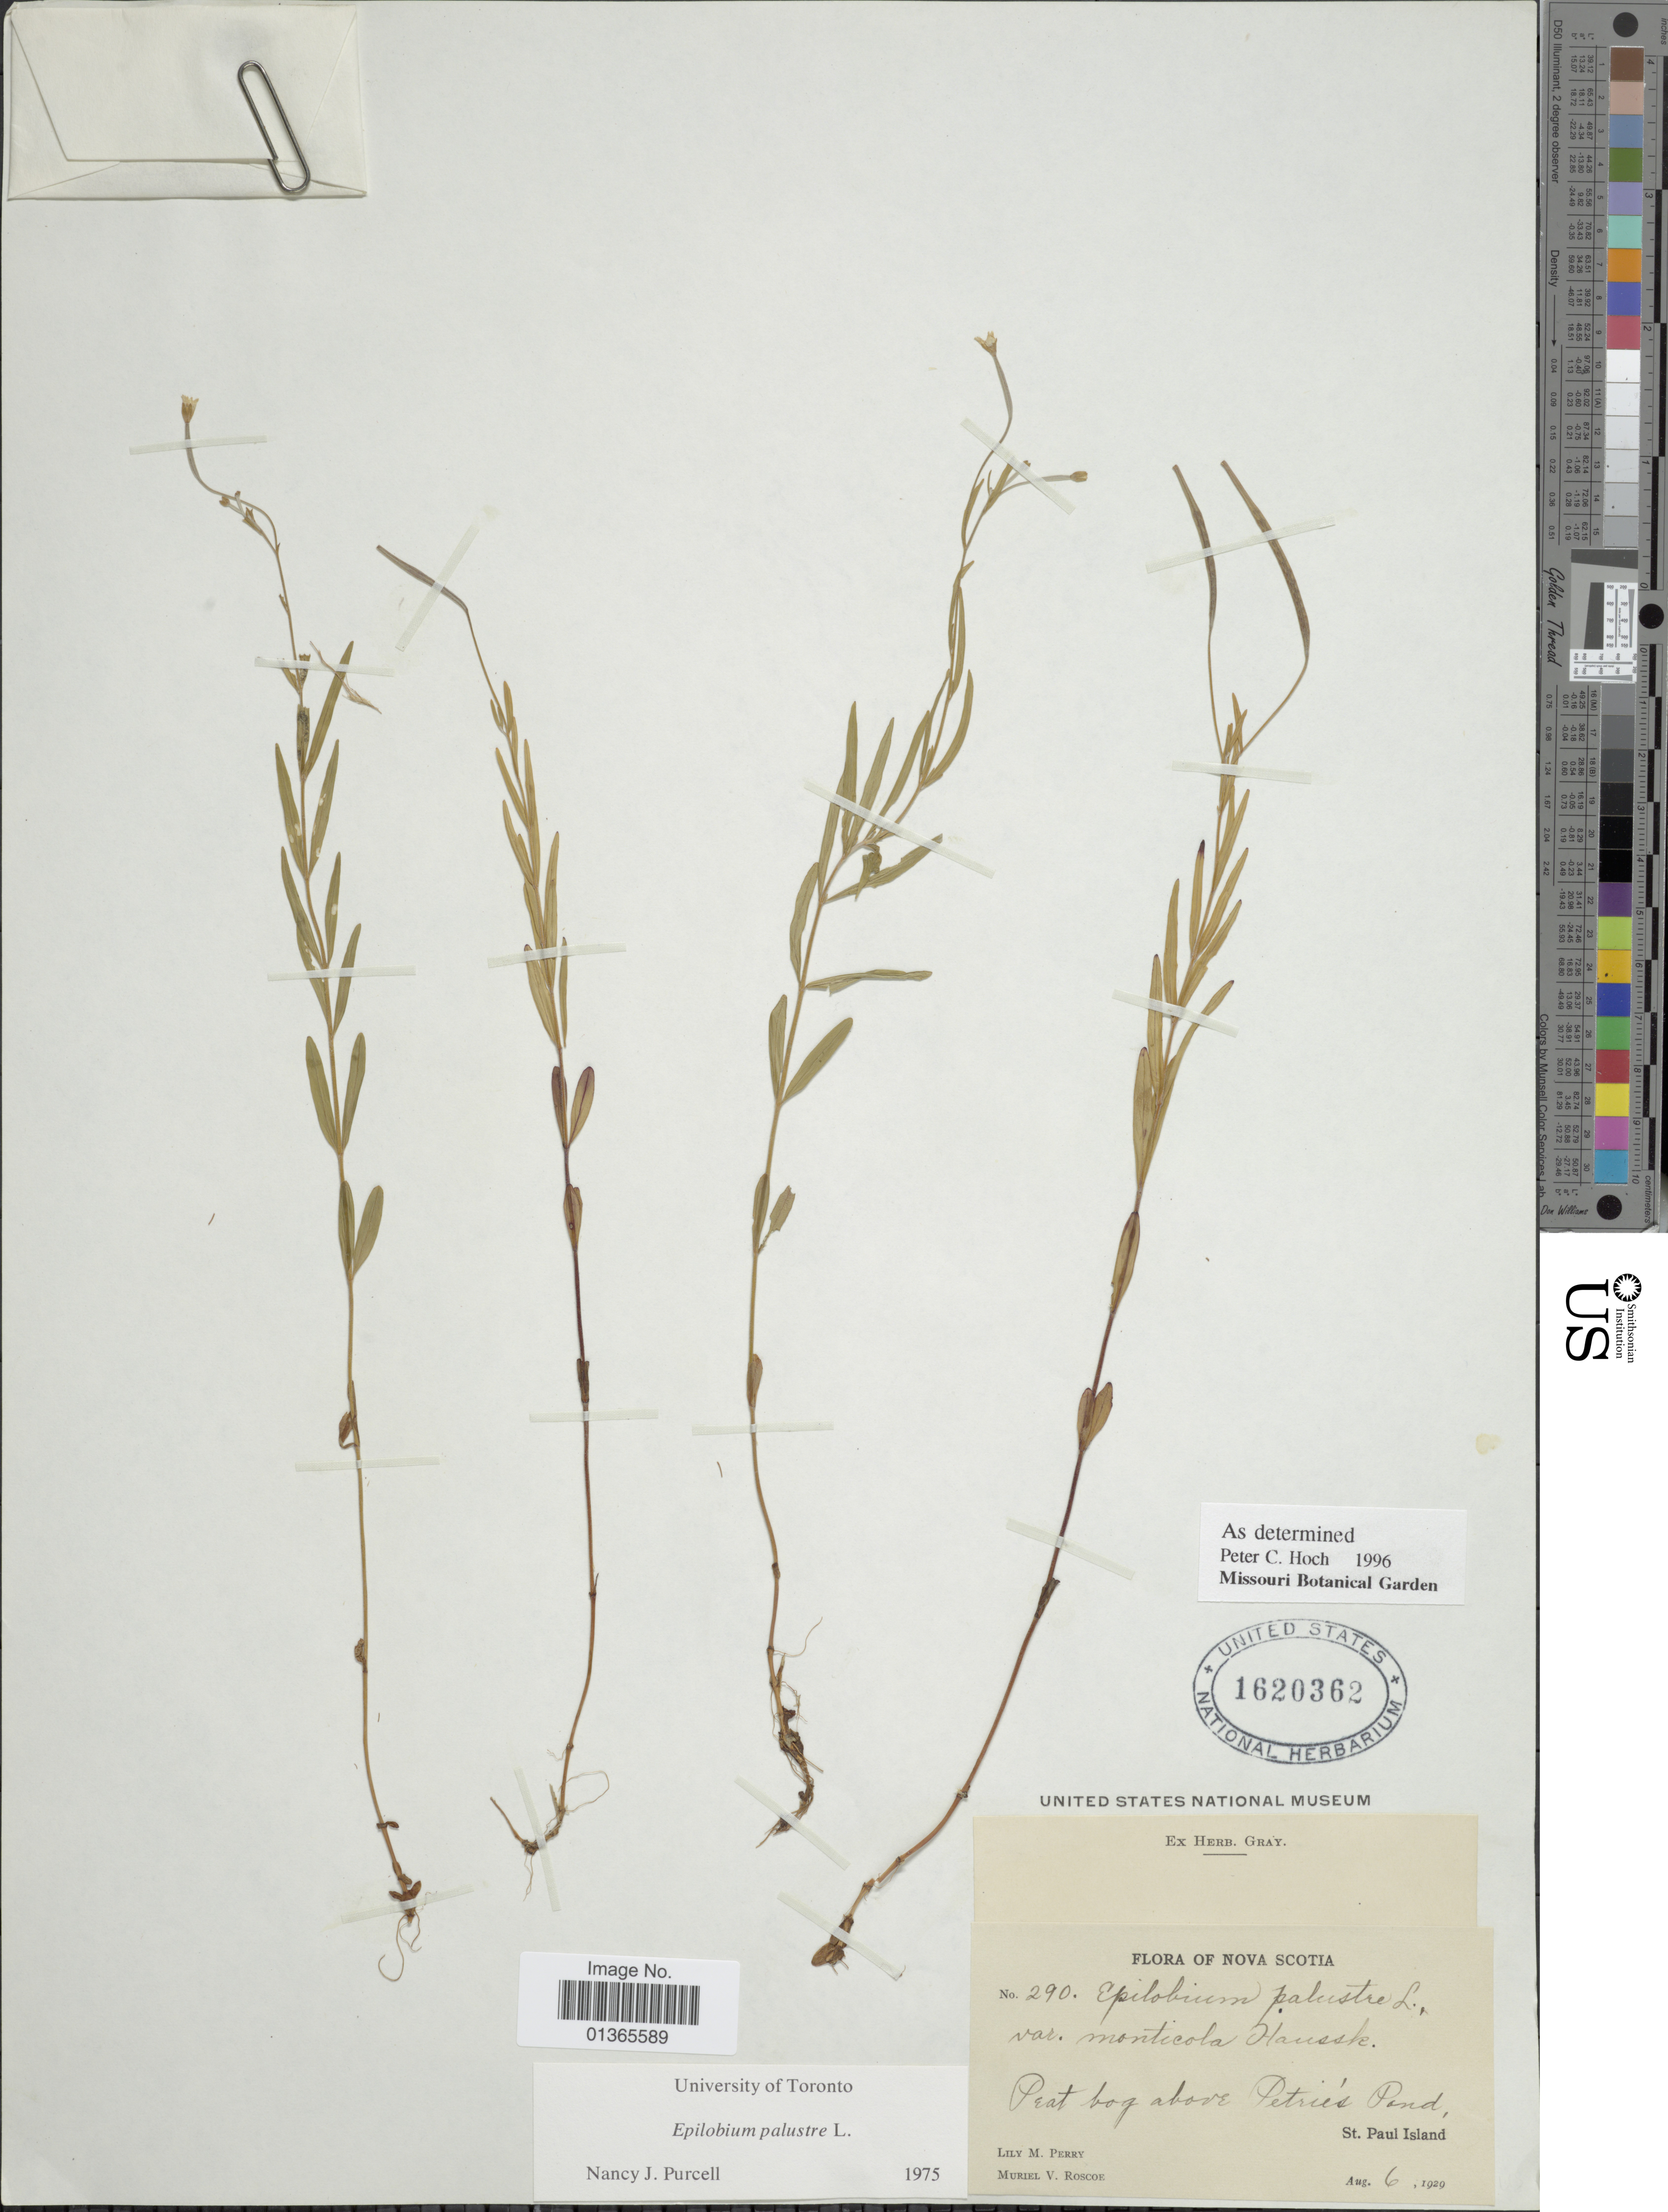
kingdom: Plantae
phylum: Tracheophyta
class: Magnoliopsida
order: Myrtales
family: Onagraceae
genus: Epilobium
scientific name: Epilobium palustre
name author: L.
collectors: L. M. Perry & M. Roscoe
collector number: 290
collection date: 1929-08-06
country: Canada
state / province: Nova Scotia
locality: Peat bog above Petrie's Pand, St. Paul Island.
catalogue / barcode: US 1620362